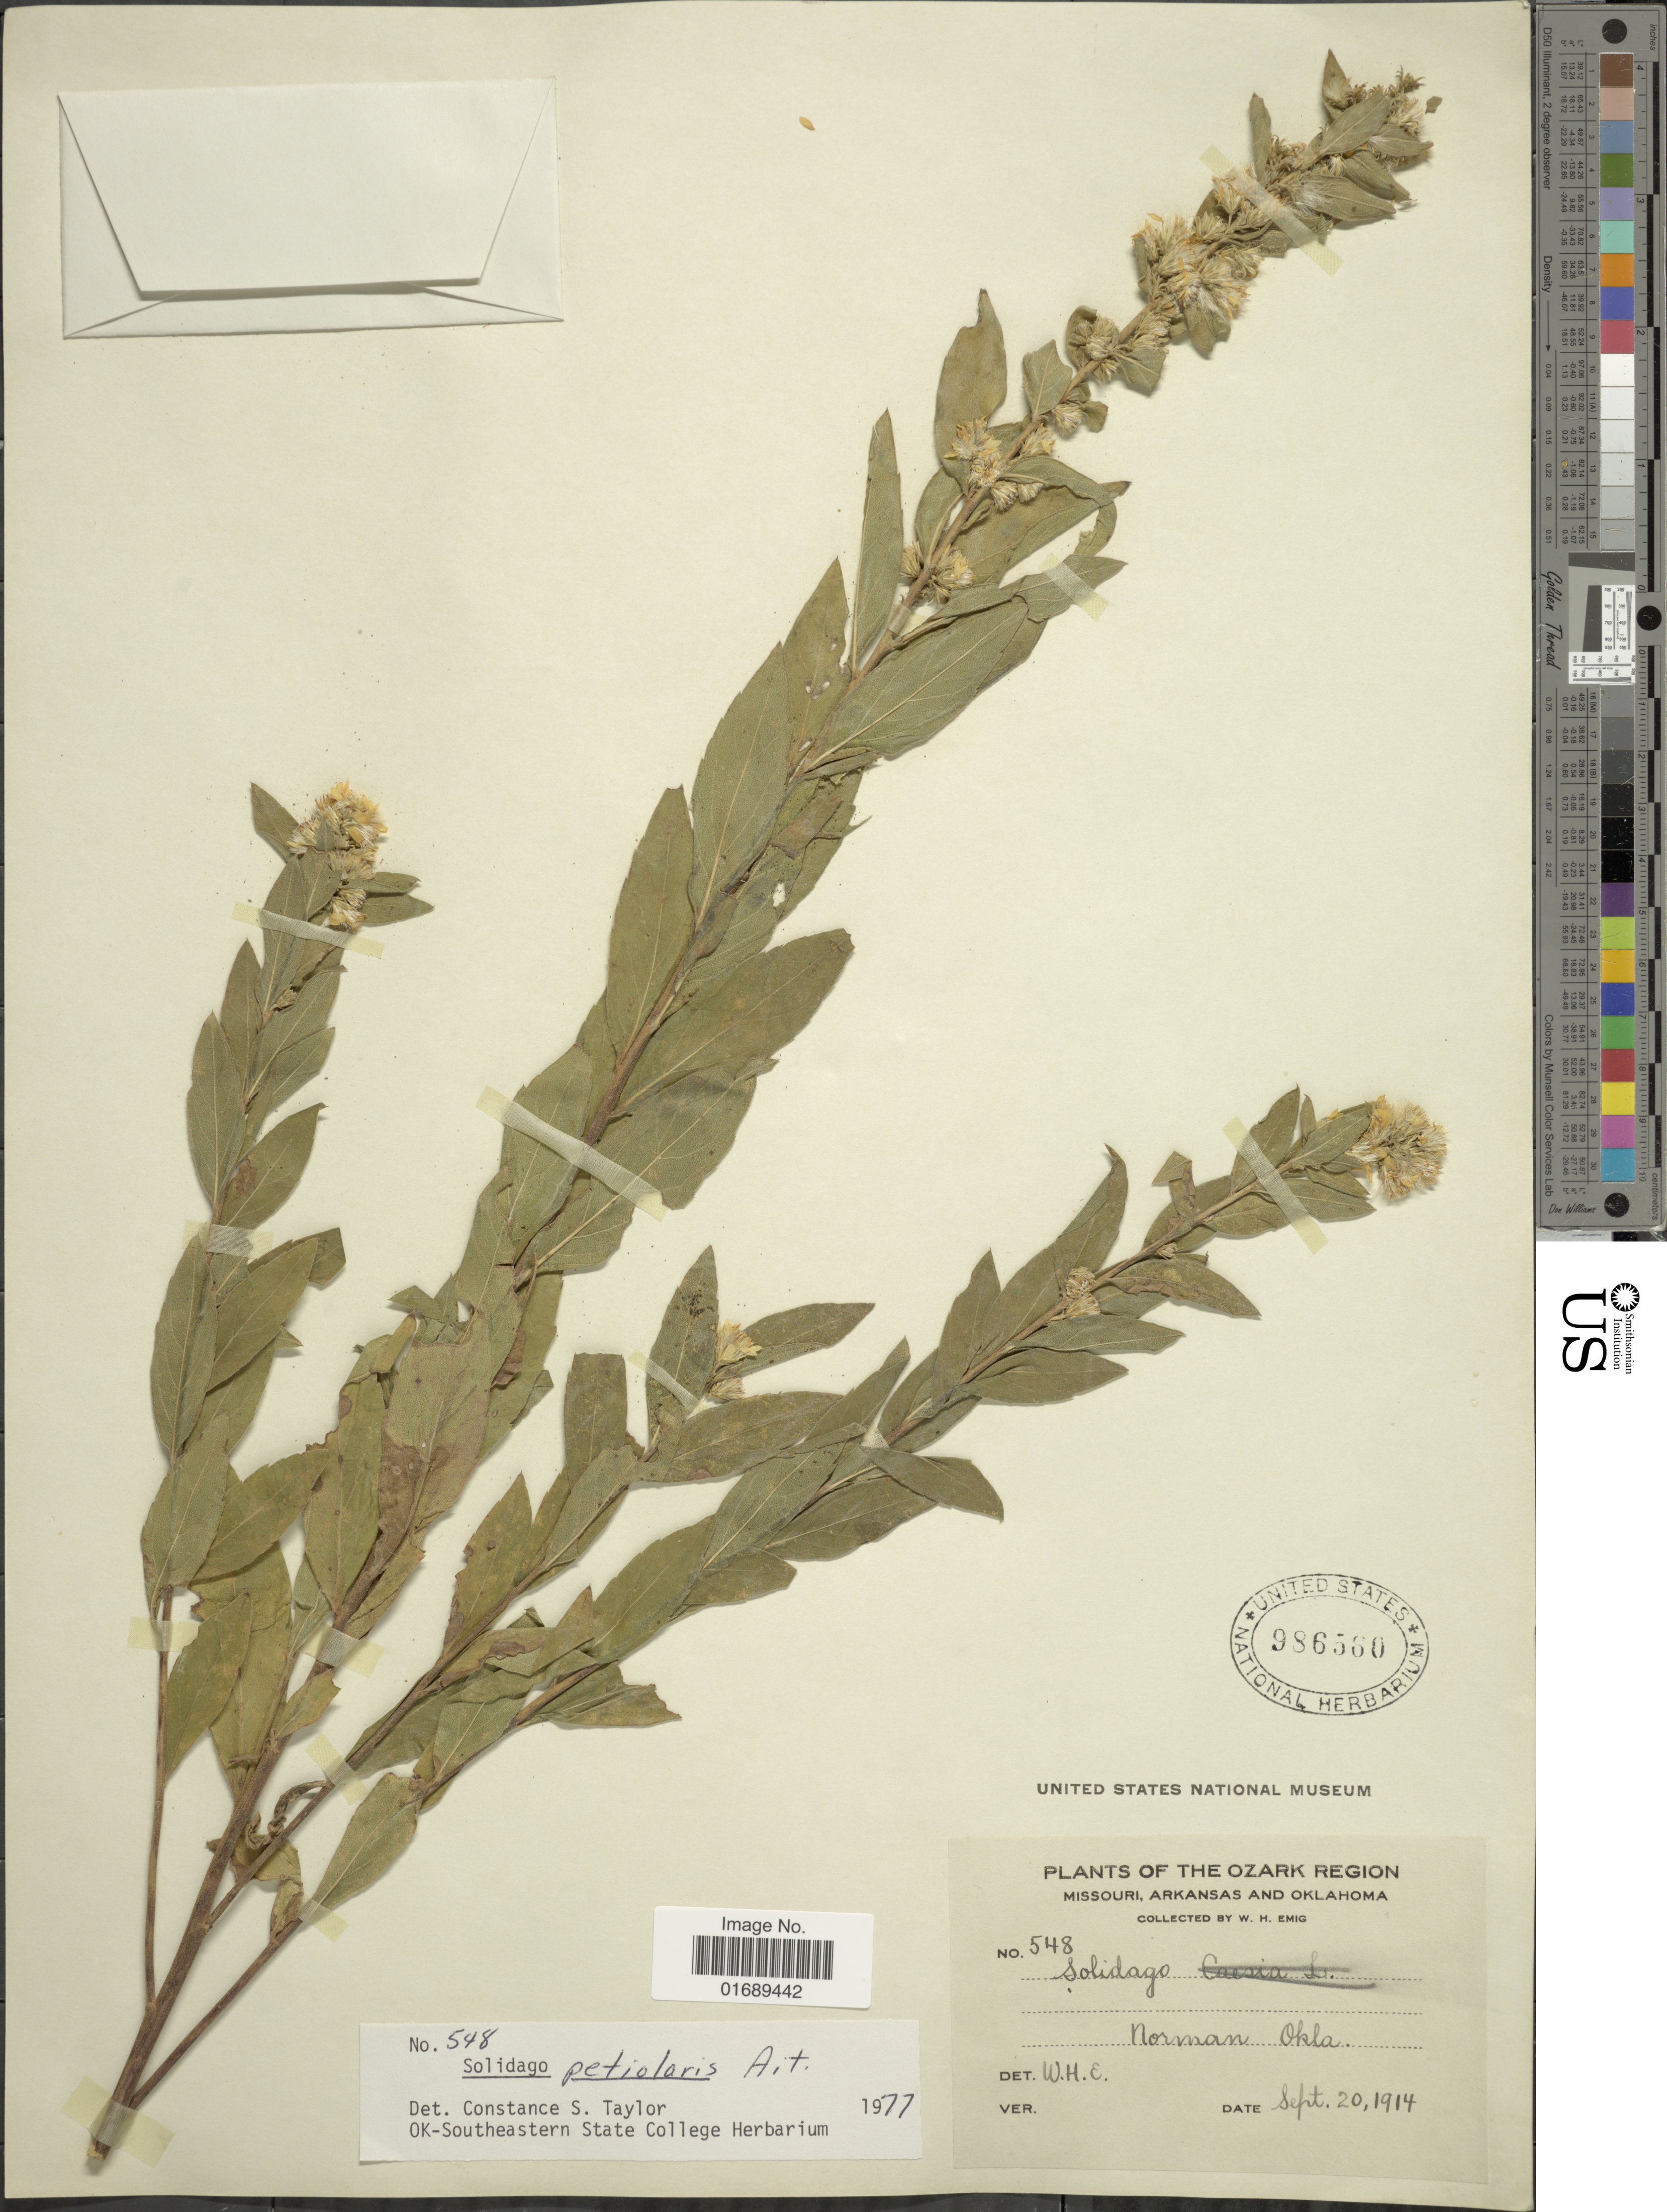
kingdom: Plantae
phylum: Tracheophyta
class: Magnoliopsida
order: Asterales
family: Asteraceae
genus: Solidago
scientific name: Solidago petiolaris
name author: Aiton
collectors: W. H. Emig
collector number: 548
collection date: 1914-09-20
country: United States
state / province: Oklahoma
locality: The Ozark Region, Missouri, Arkansas, Oklahoma. Norman, Okla.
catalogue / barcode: US 986560